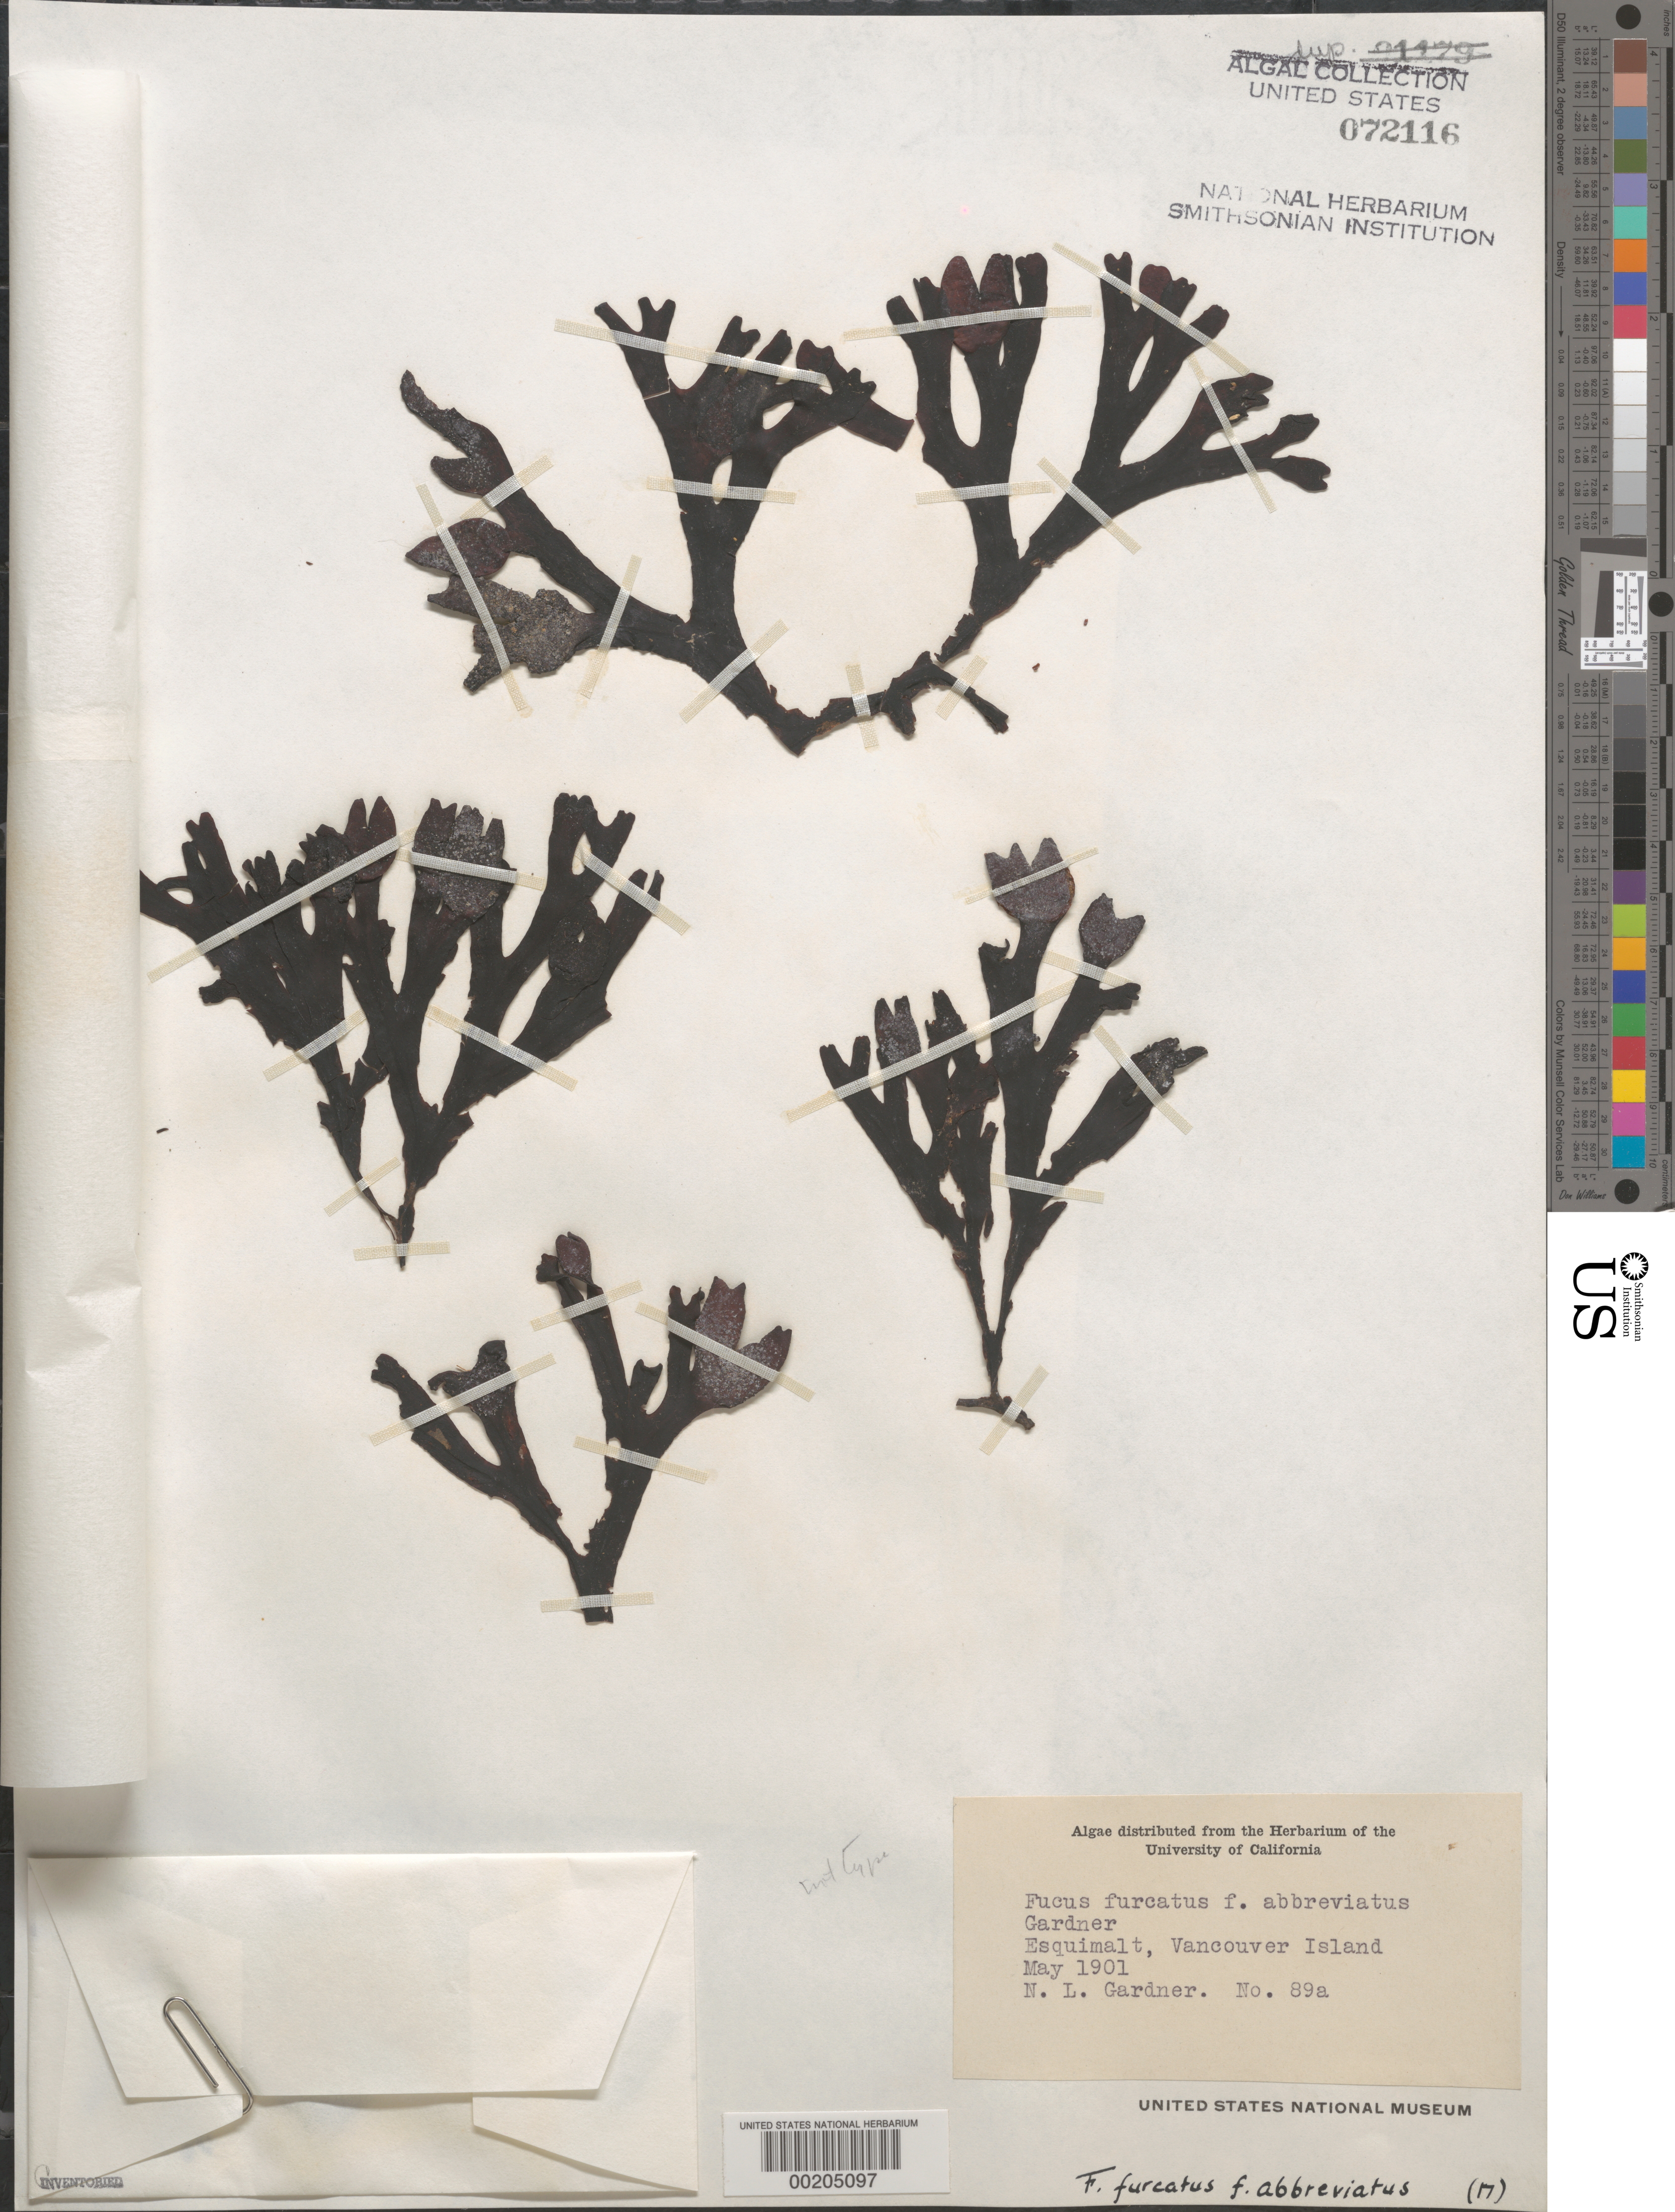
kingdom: Chromista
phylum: Ochrophyta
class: Phaeophyceae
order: Fucales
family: Fucaceae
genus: Fucus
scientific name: Fucus distichus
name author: L.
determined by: Algae name updating Project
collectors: N. Gardner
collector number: NLG 89a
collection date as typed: May 1901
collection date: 1901-05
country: Canada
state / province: British Columbia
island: Vancouver Island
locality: Esquimalt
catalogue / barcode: US 72116